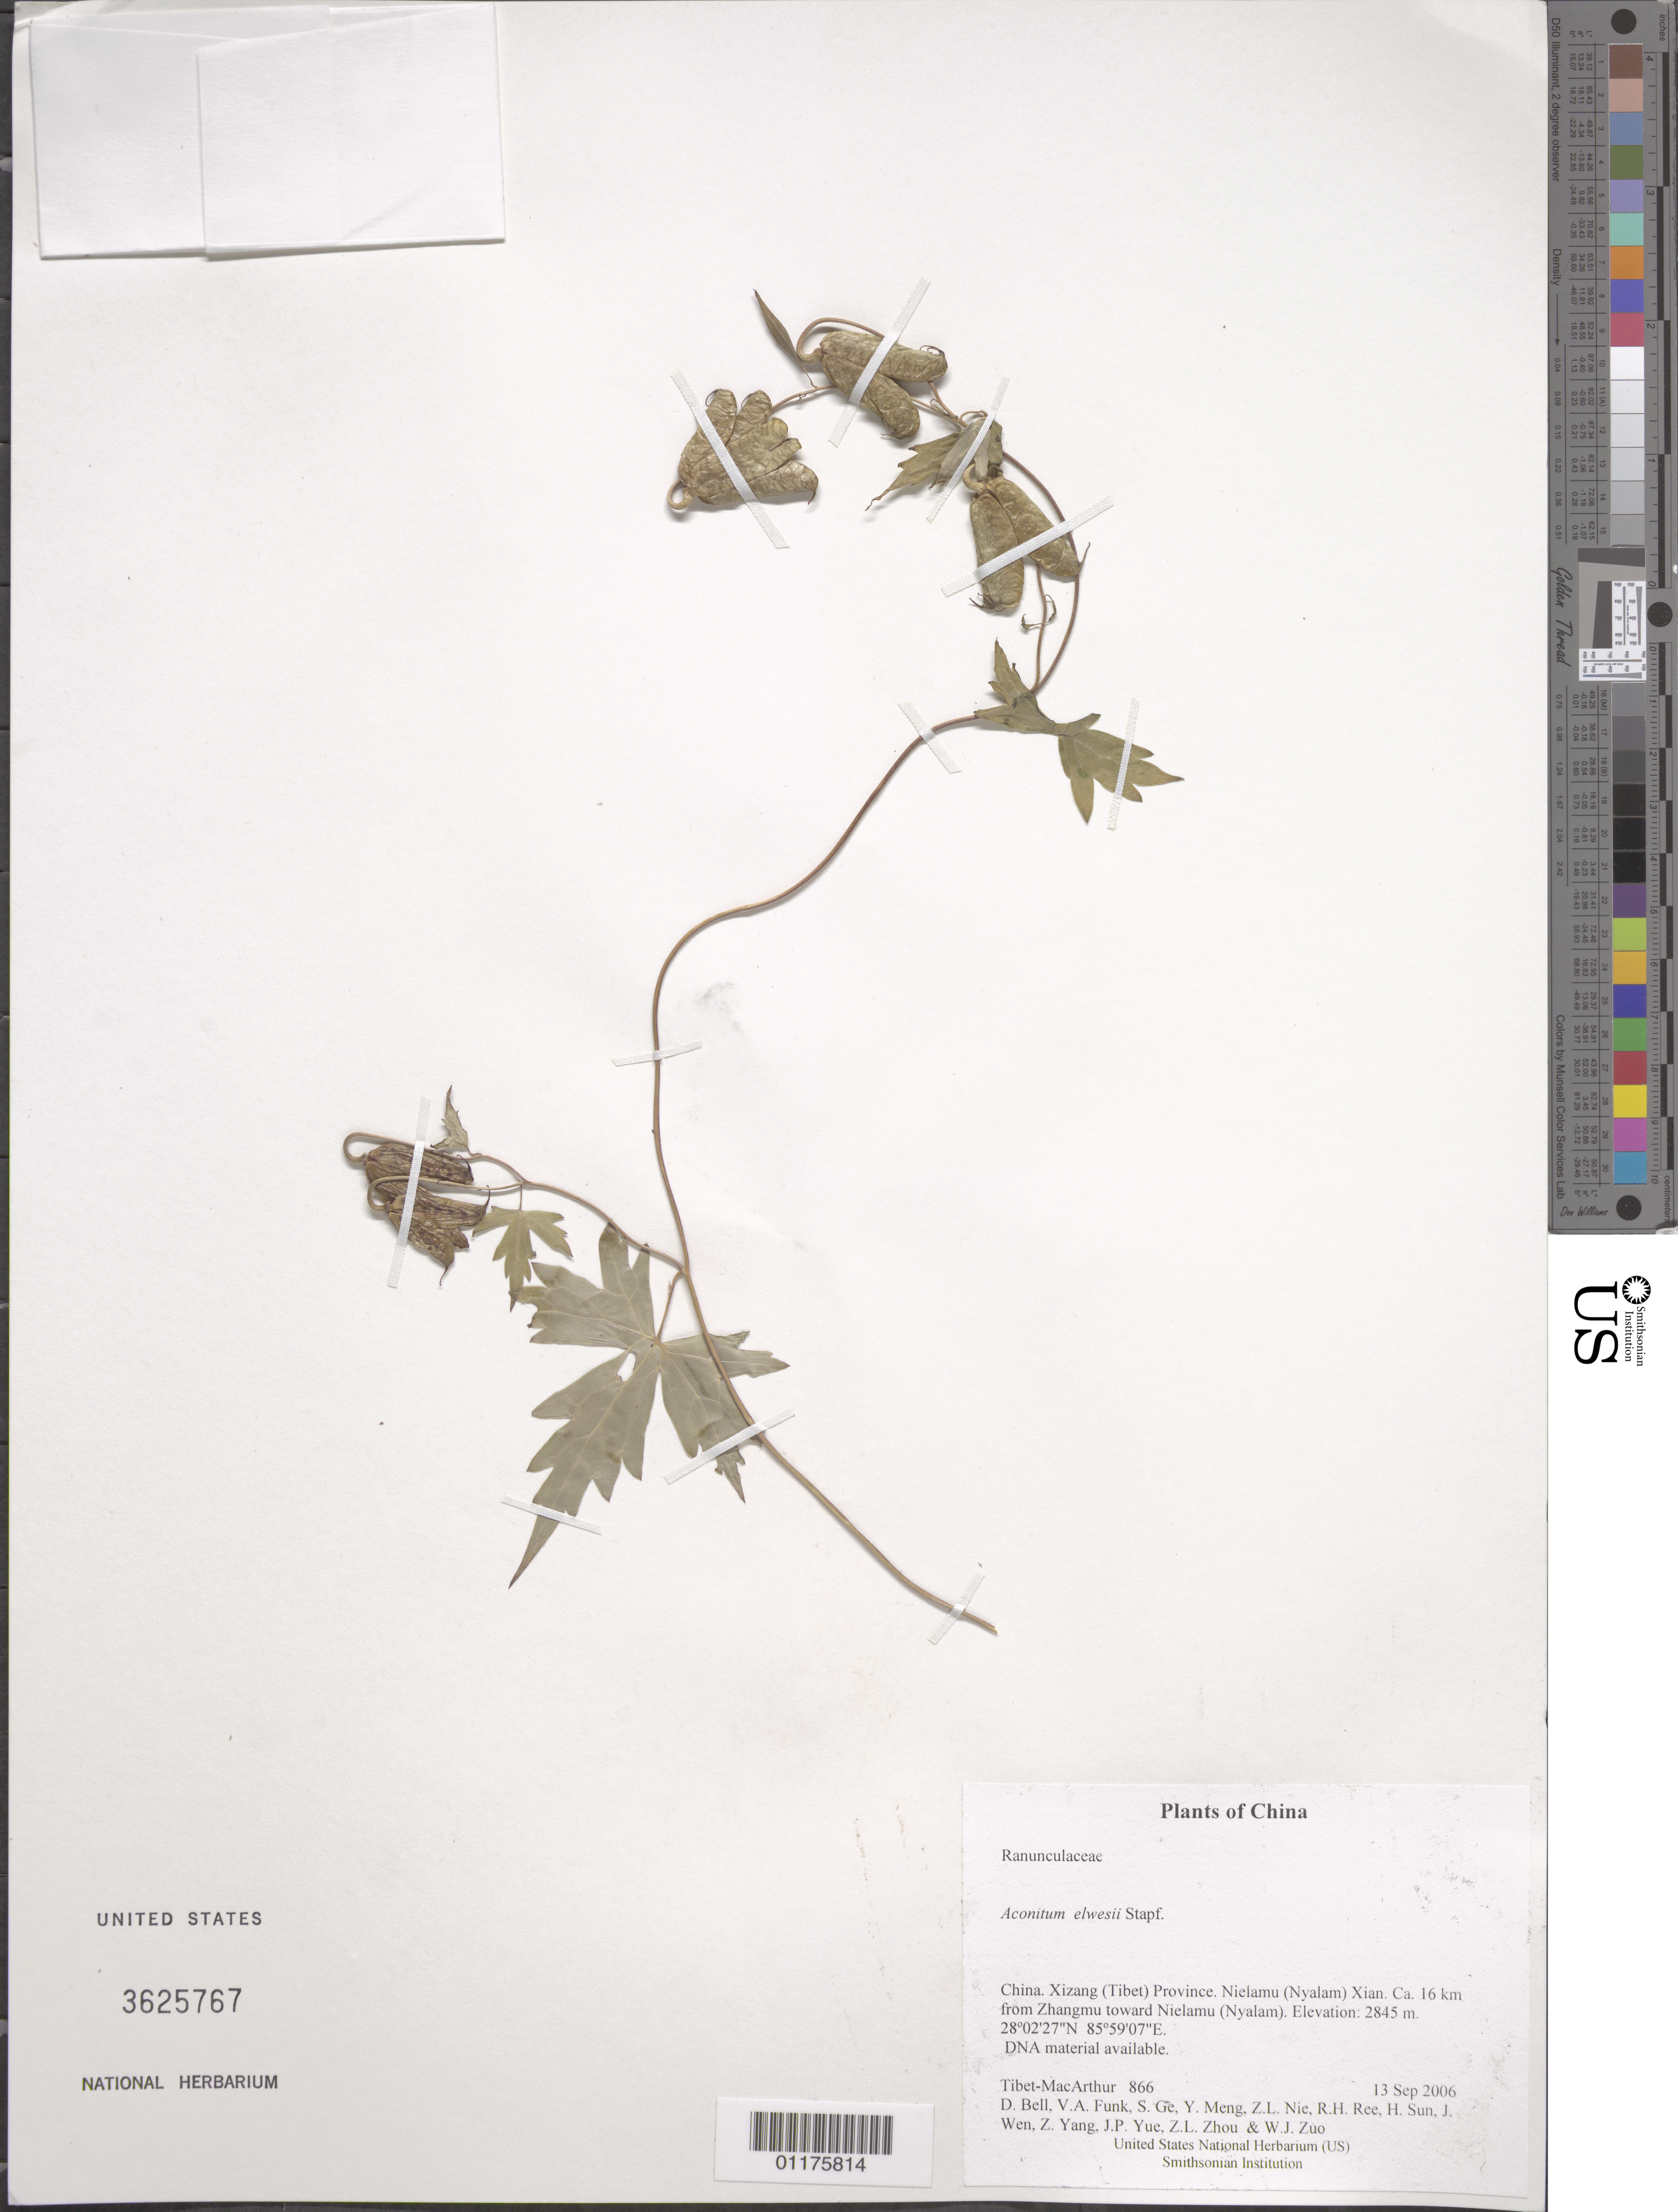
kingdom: Plantae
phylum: Tracheophyta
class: Magnoliopsida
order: Ranunculales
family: Ranunculaceae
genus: Aconitum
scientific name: Aconitum elwesii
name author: Stapf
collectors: Tibet-MacArthur, D. A. Bell, V. Funk, S. Ge, Y. Meng, Z. Nie, R. Ree, H. Sun, J. Wen, Z. Yang, J. Yue, Z. Zhou & W. Zuo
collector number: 866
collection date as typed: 13 Sep 2006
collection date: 2006-09-13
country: China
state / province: Xizang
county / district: Nielamu (Nyalam) Xian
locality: Ca. 16 km from Zhangmu toward Nielamu (Nyalam).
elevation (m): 2845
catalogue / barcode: US 3625767